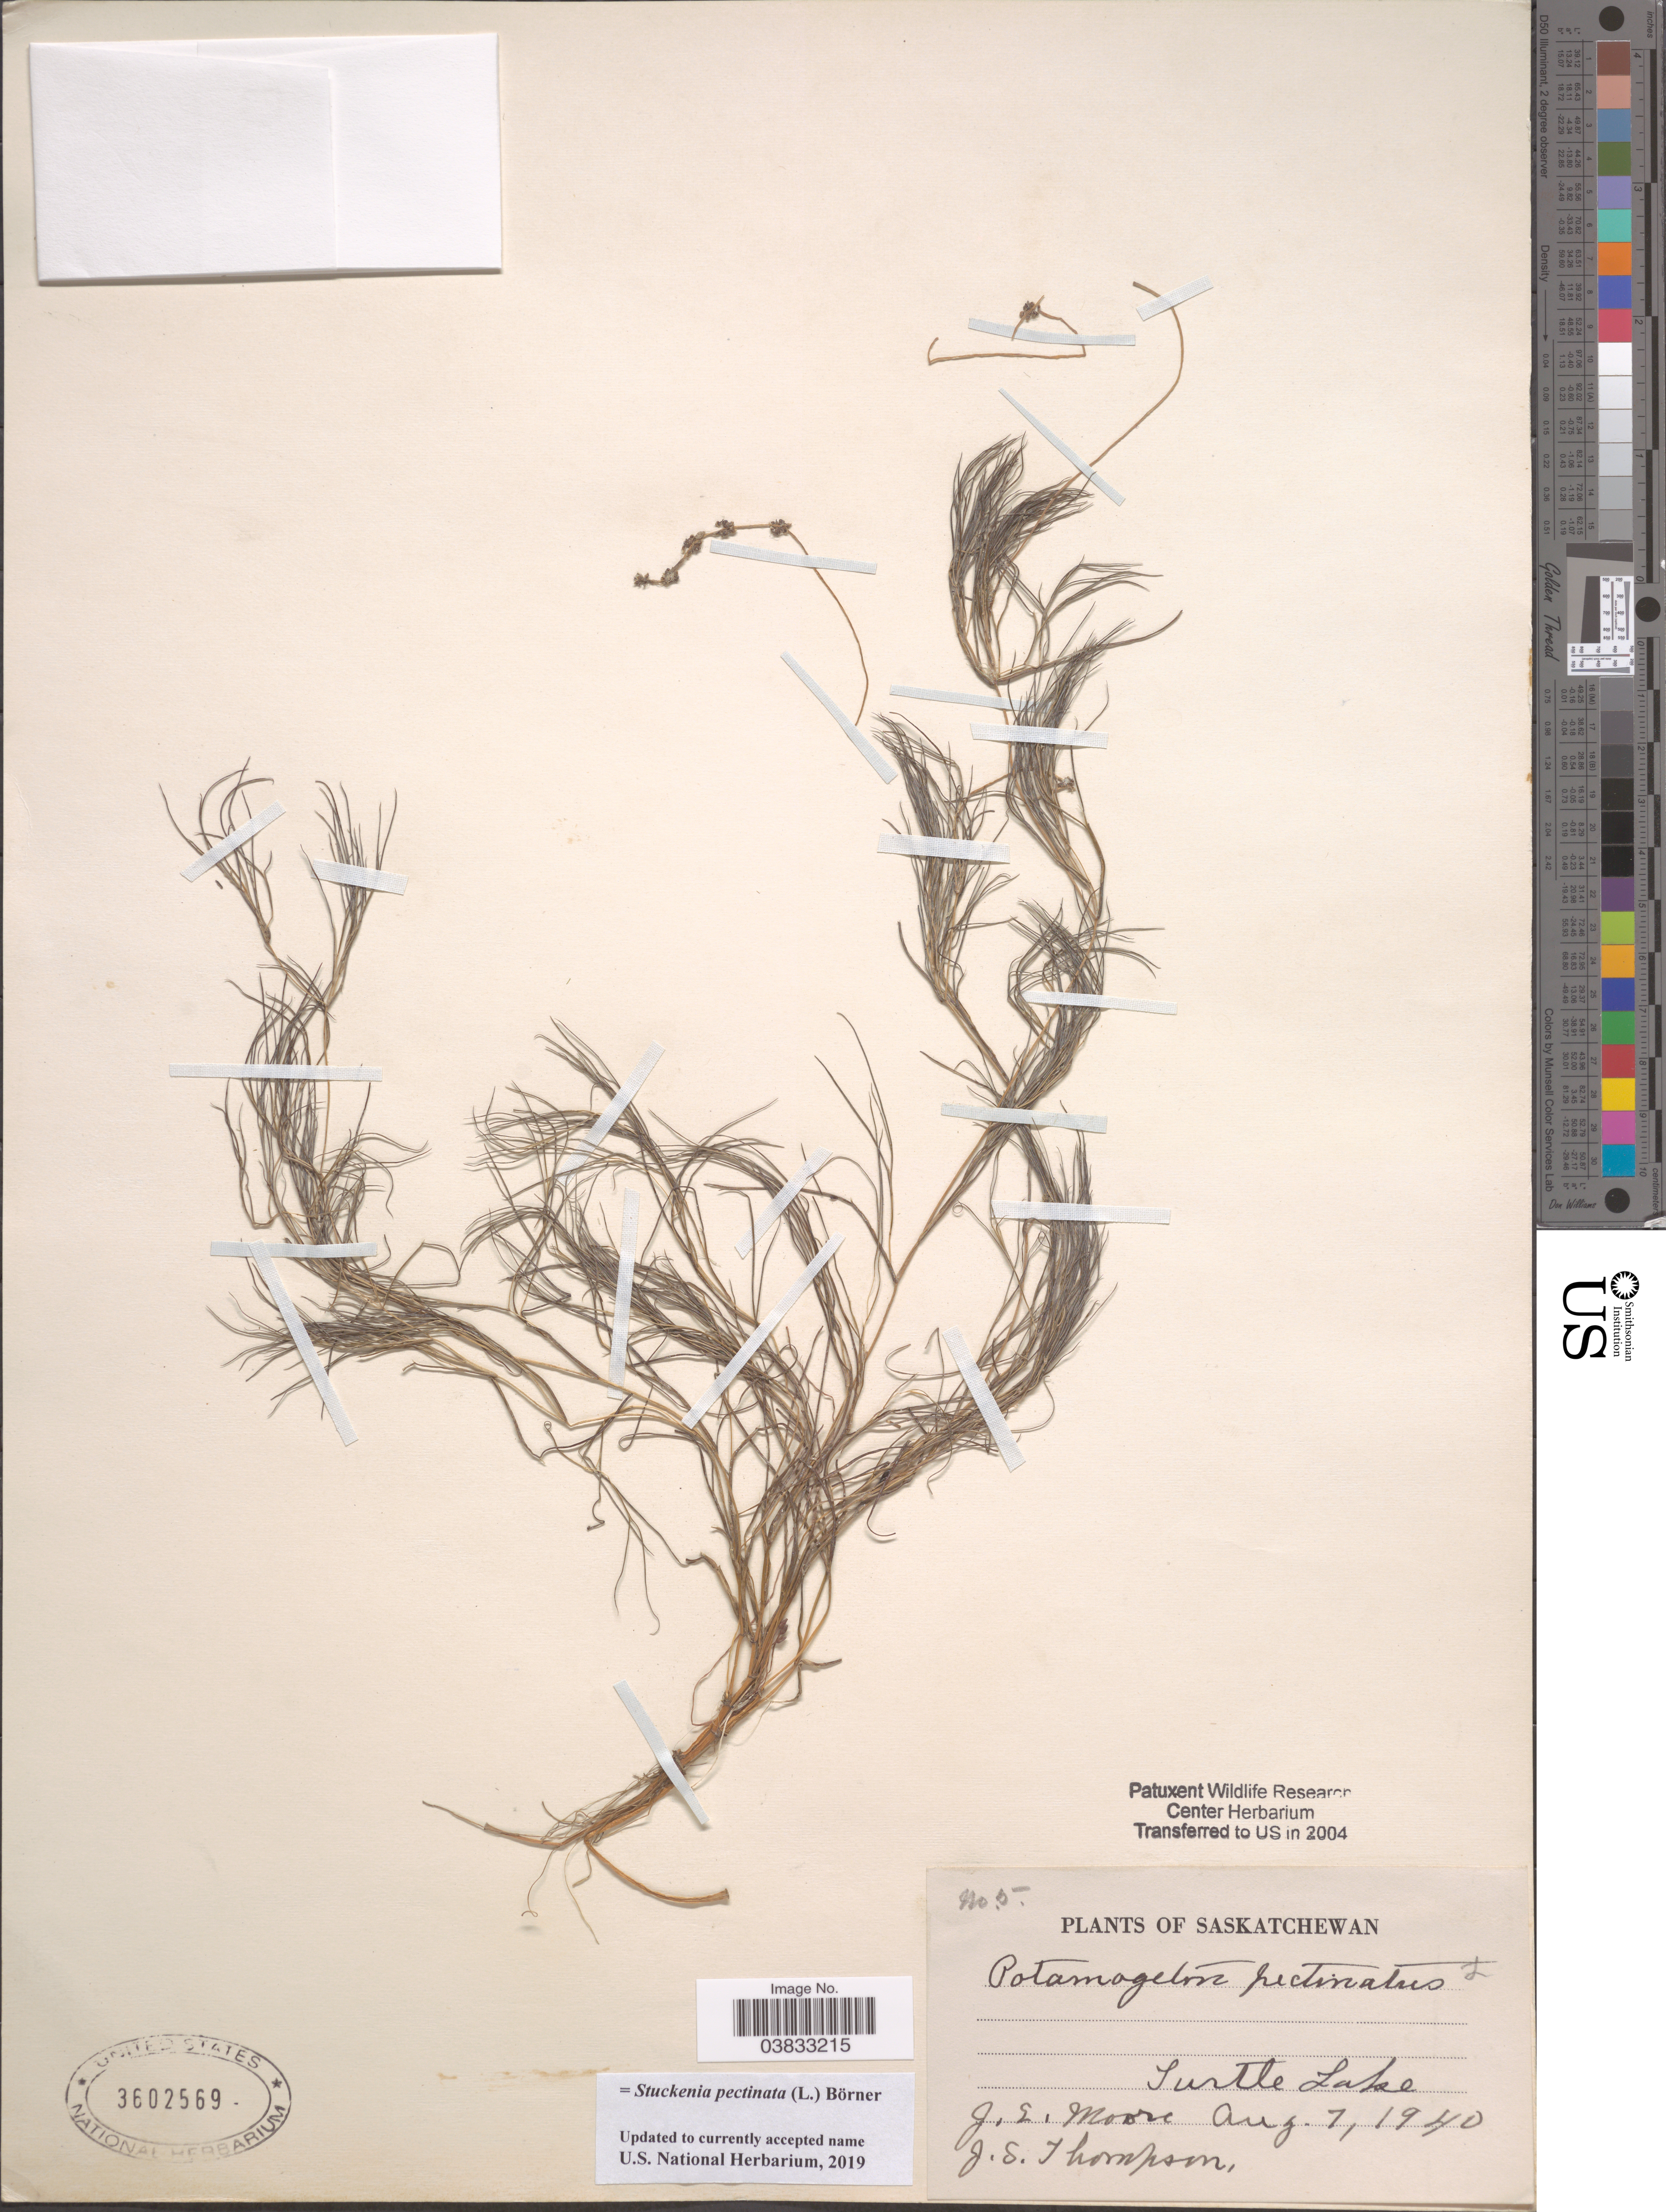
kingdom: Plantae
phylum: Tracheophyta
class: Liliopsida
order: Alismatales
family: Potamogetonaceae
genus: Stuckenia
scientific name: Stuckenia pectinata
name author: (L.) Börner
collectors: J. Moore & J. S. Thompson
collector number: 5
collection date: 1940-08-07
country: Canada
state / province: Saskatchewan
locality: Turtle Lake.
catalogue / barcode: US 3602569